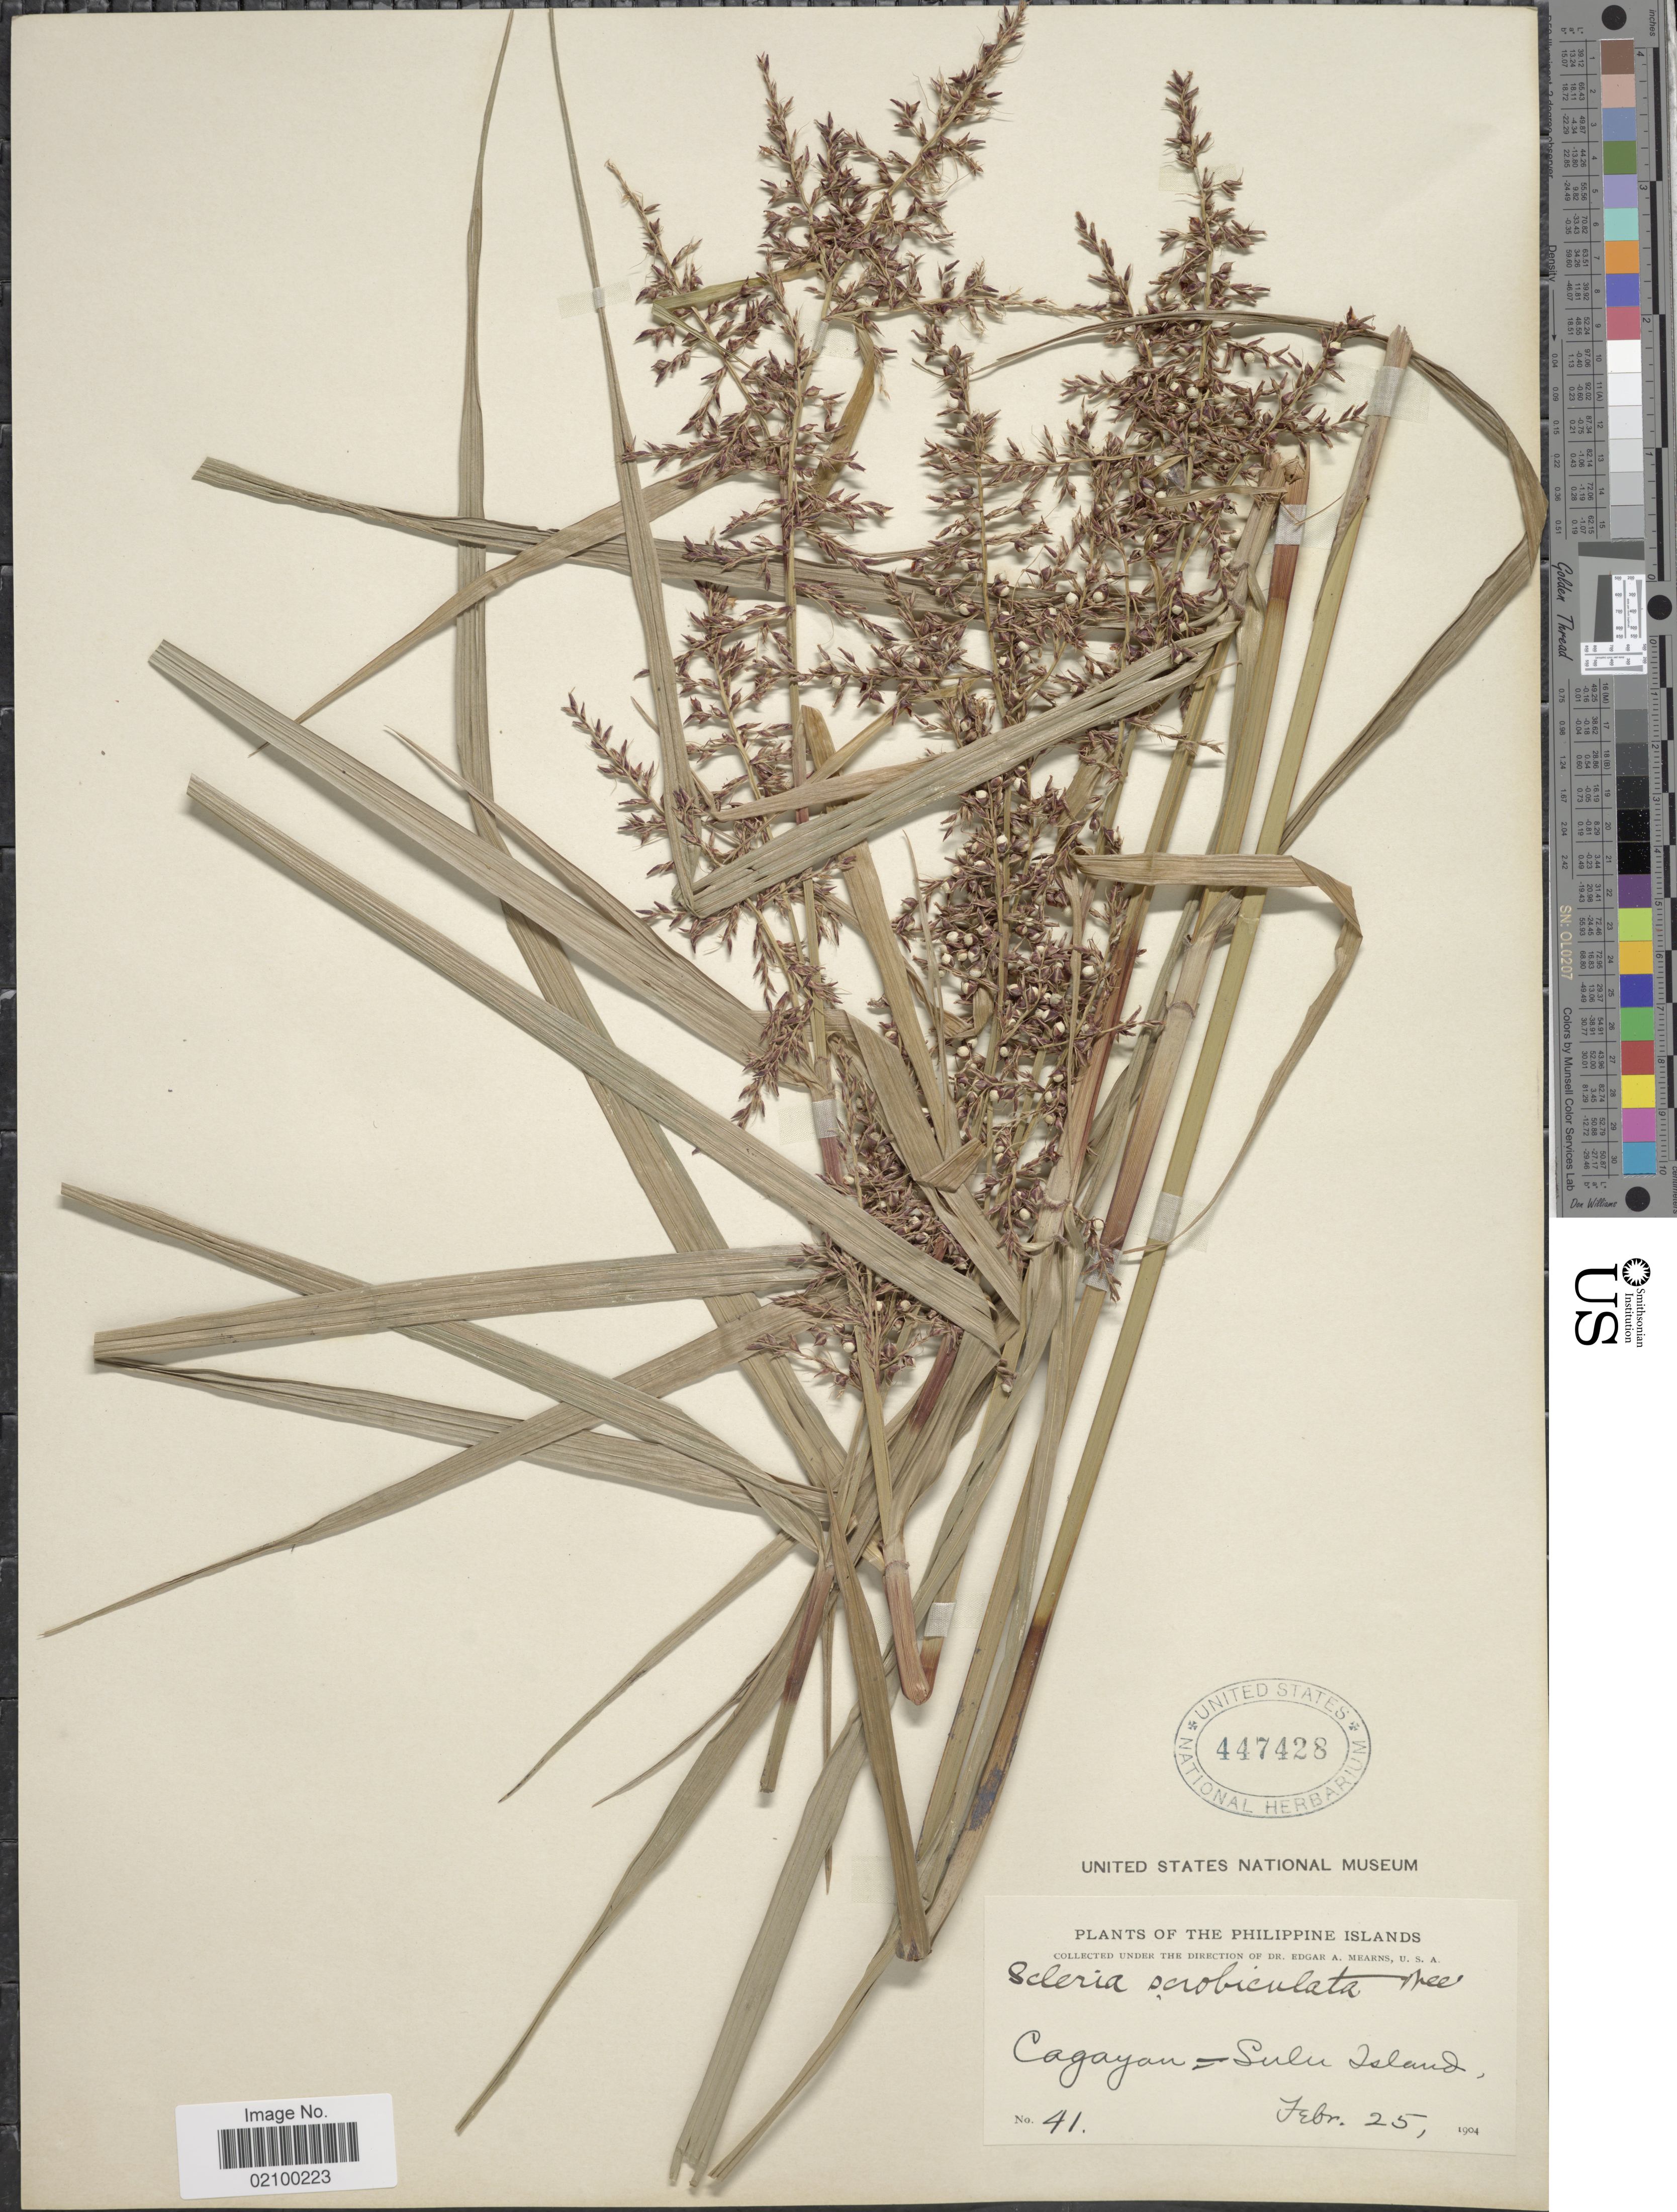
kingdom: Plantae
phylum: Tracheophyta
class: Liliopsida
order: Poales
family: Cyperaceae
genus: Scleria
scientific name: Scleria scrobiculata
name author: Nees & Meyen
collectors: E. A. Mearns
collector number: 41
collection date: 1904-02-25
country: Philippines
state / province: Muslim Mindanao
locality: Cagayan- Sulu Island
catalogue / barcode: US 447428